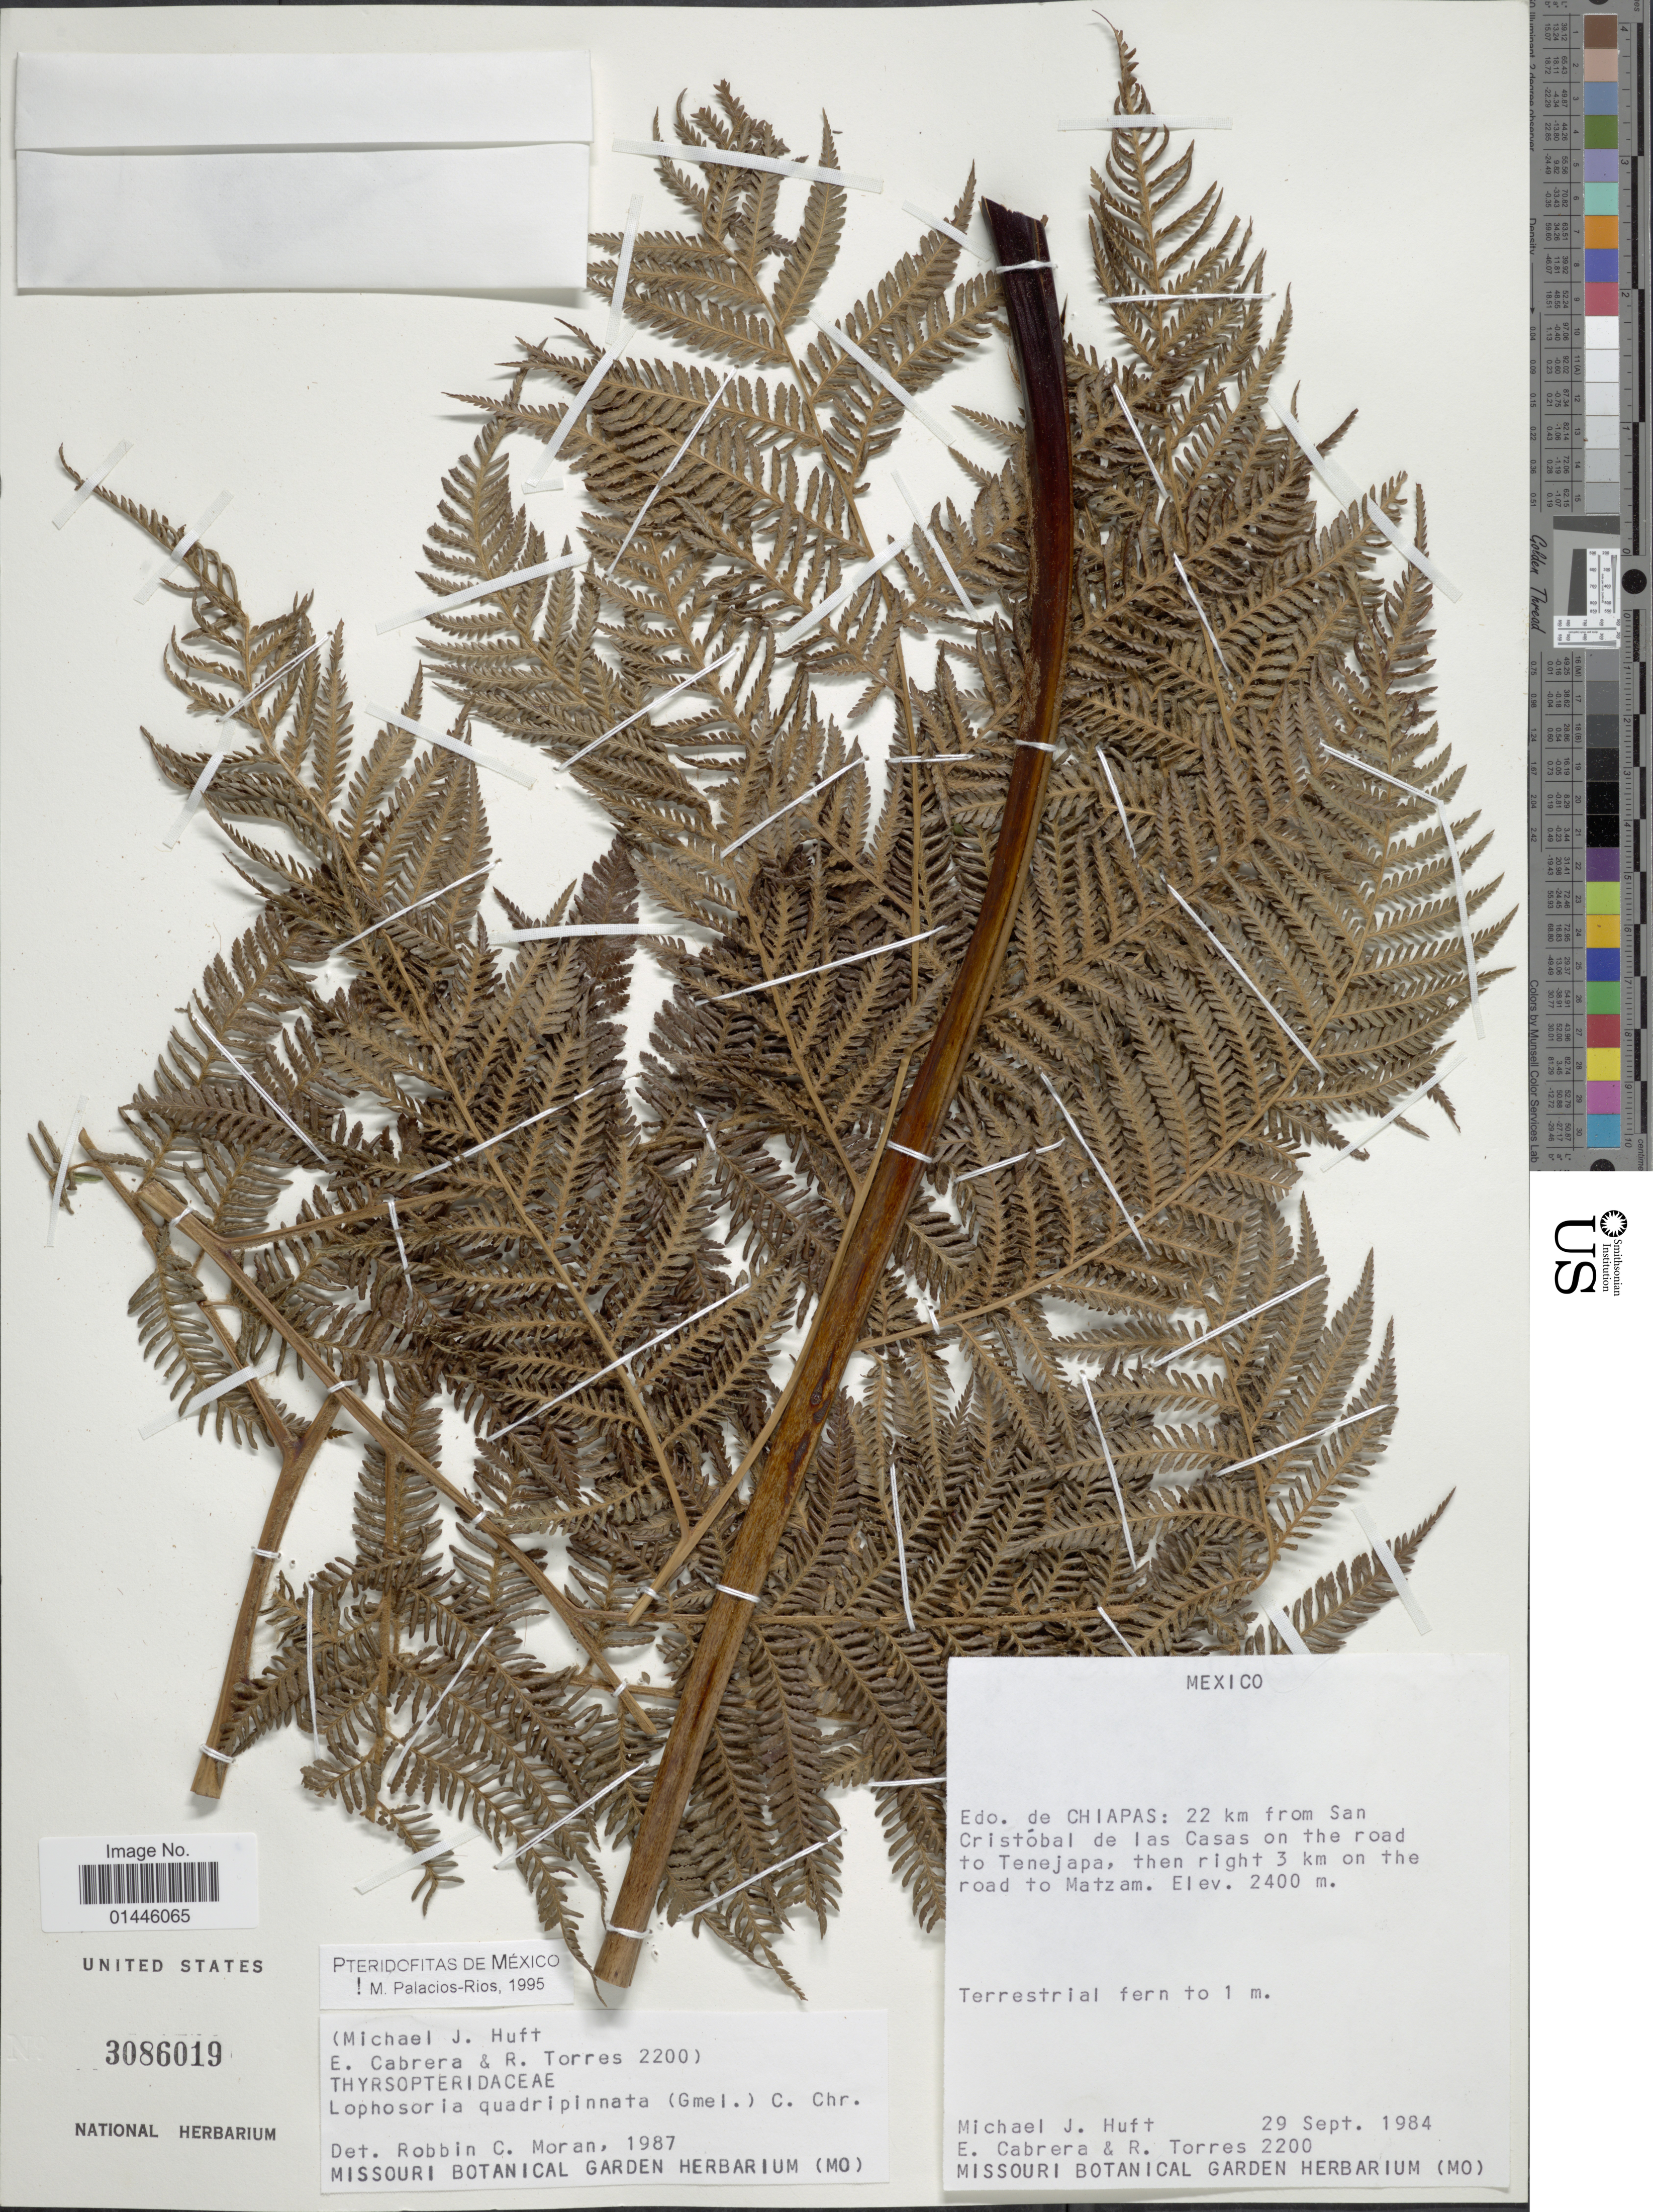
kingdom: Plantae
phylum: Tracheophyta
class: Polypodiopsida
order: Cyatheales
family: Dicksoniaceae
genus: Lophosoria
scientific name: Lophosoria quadripinnata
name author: (J.F. Gmel.) C. Chr.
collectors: M. J. Huft, E. Cabrera & R. Torres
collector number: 2200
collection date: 1984-09-29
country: Mexico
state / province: Chiapas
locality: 22 km from San Cristobal de las Casas on the road to Tenejapa, then right 3 km on the road to Matzam.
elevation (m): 2400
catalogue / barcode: US 3086019